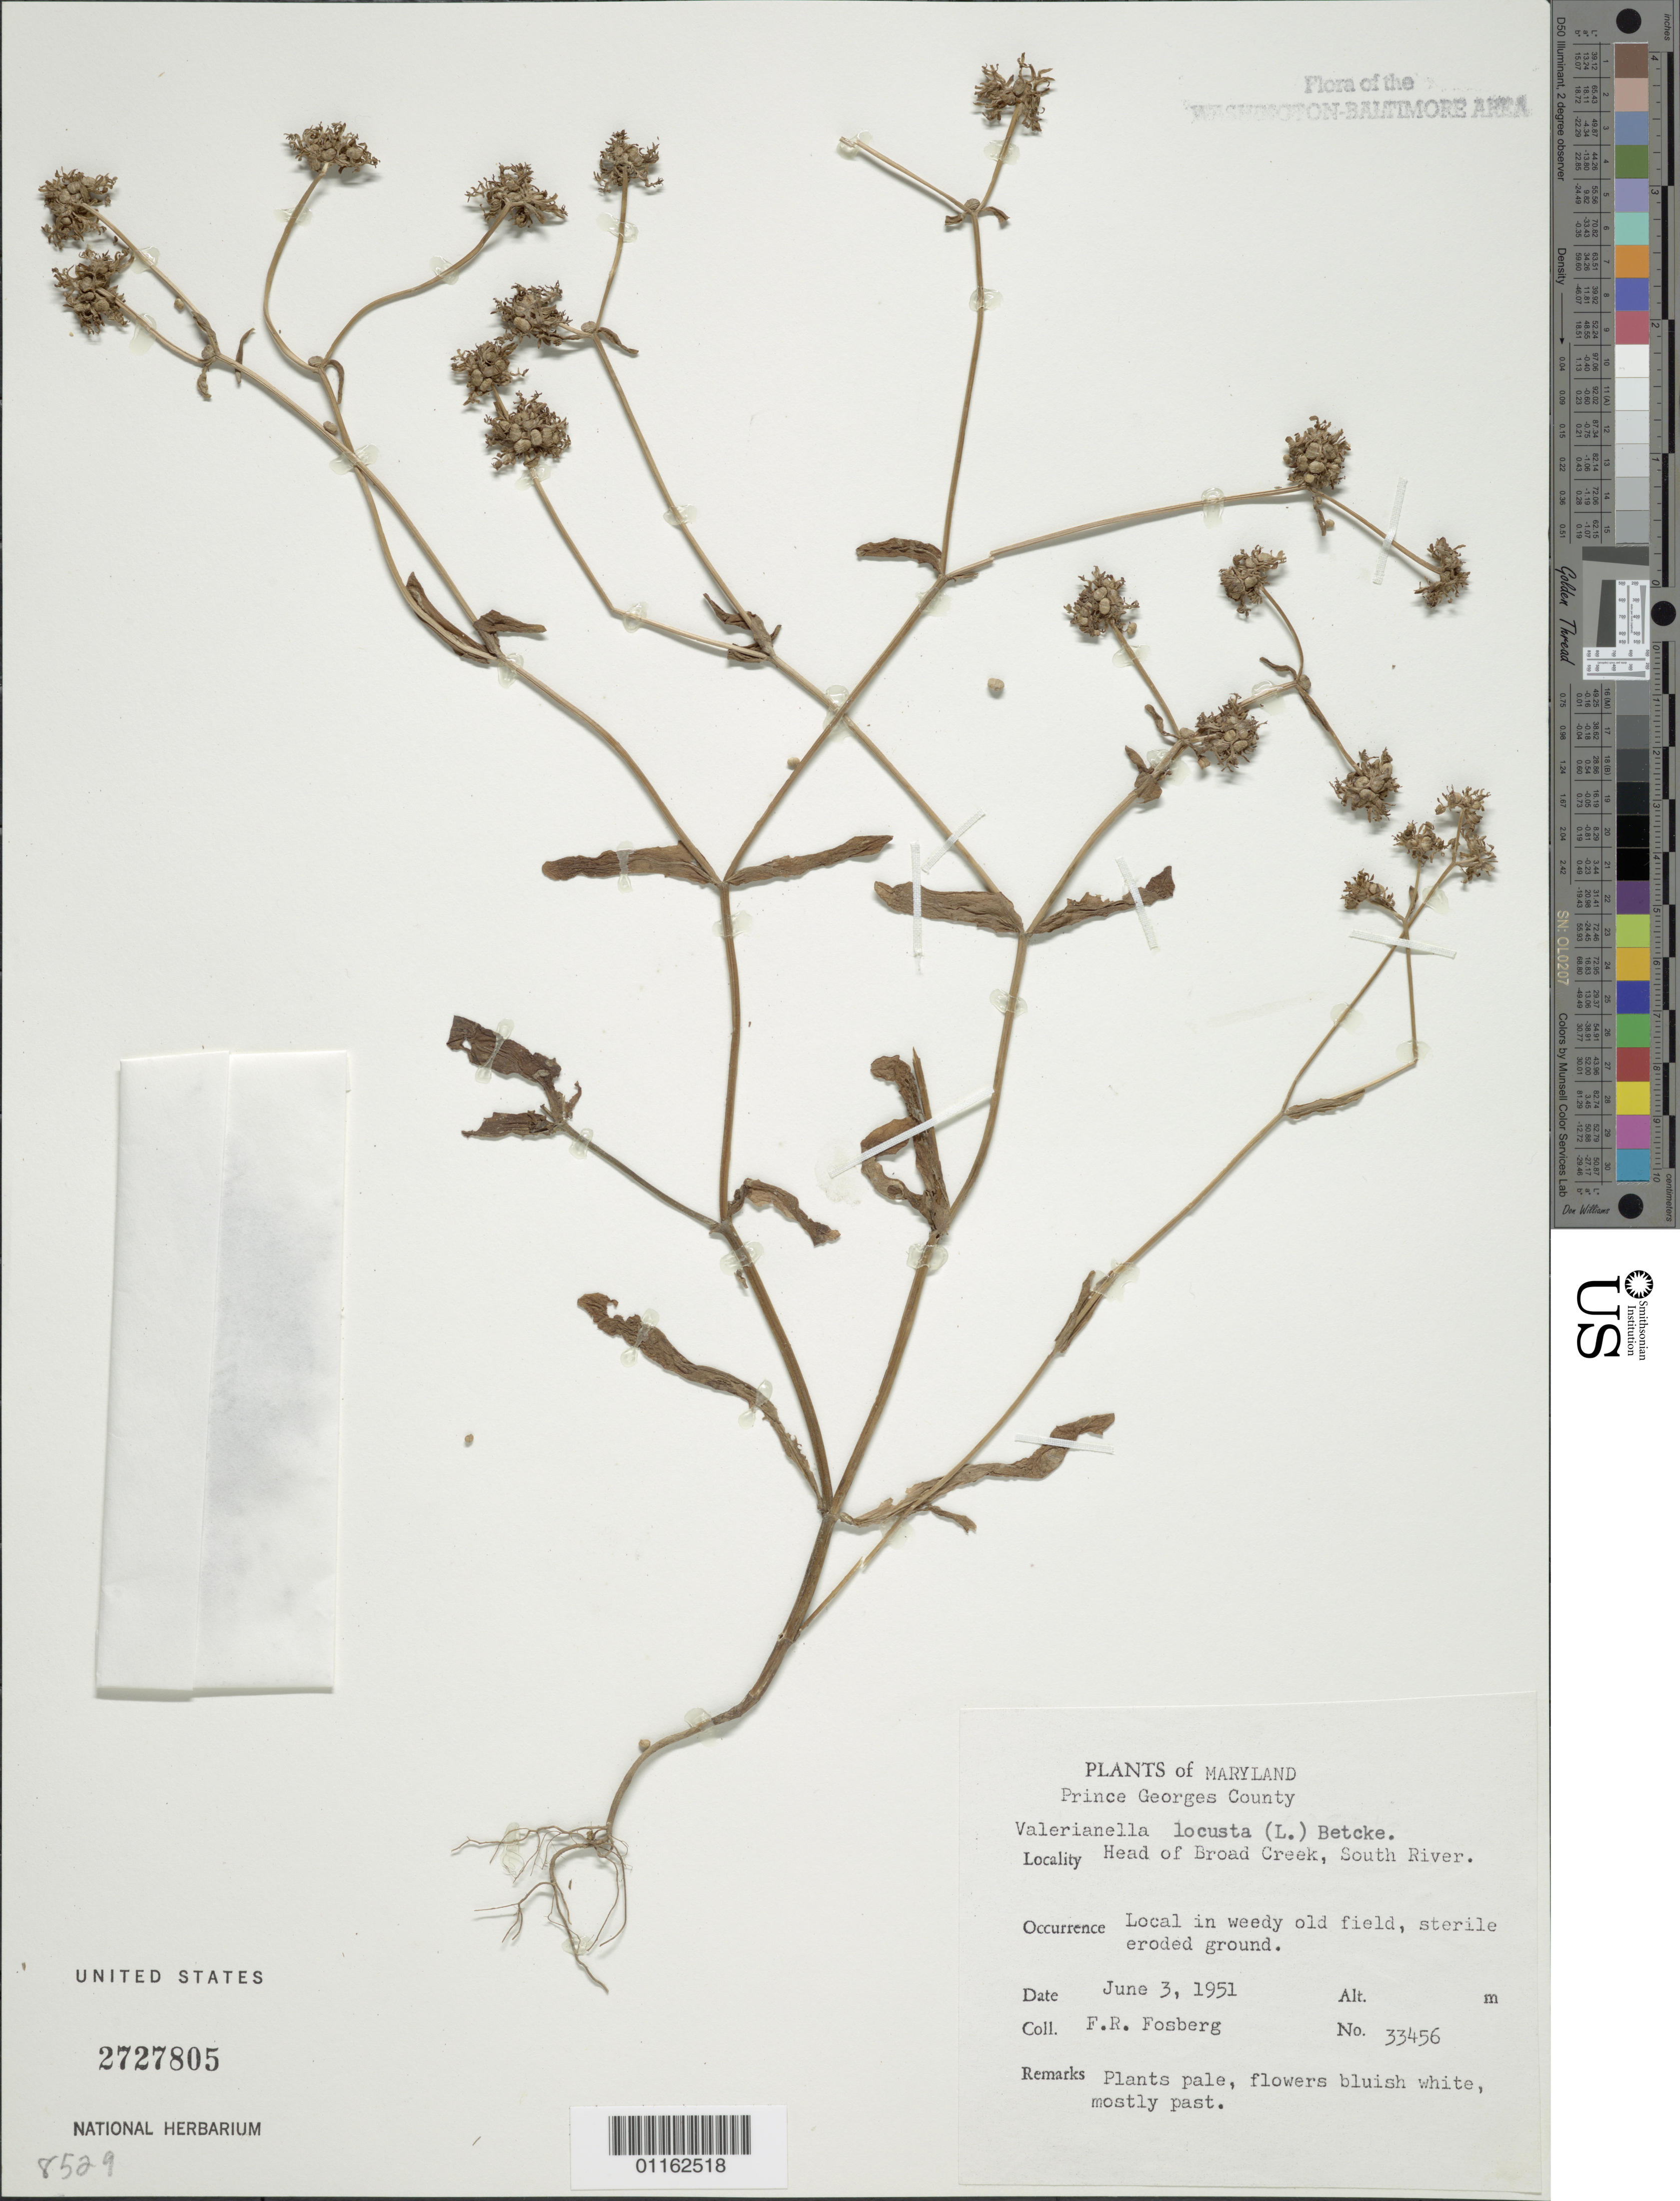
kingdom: Plantae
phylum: Tracheophyta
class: Magnoliopsida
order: Dipsacales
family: Caprifoliaceae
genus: Valerianella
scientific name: Valerianella locusta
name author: (L.) Latourr.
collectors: F. R. Fosberg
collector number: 33456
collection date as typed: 03 Jun 1951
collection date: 1951-06-03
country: United States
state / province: Maryland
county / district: Prince George's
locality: Head of Broad Creek, South River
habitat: local in weedy old field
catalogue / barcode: US 2727805